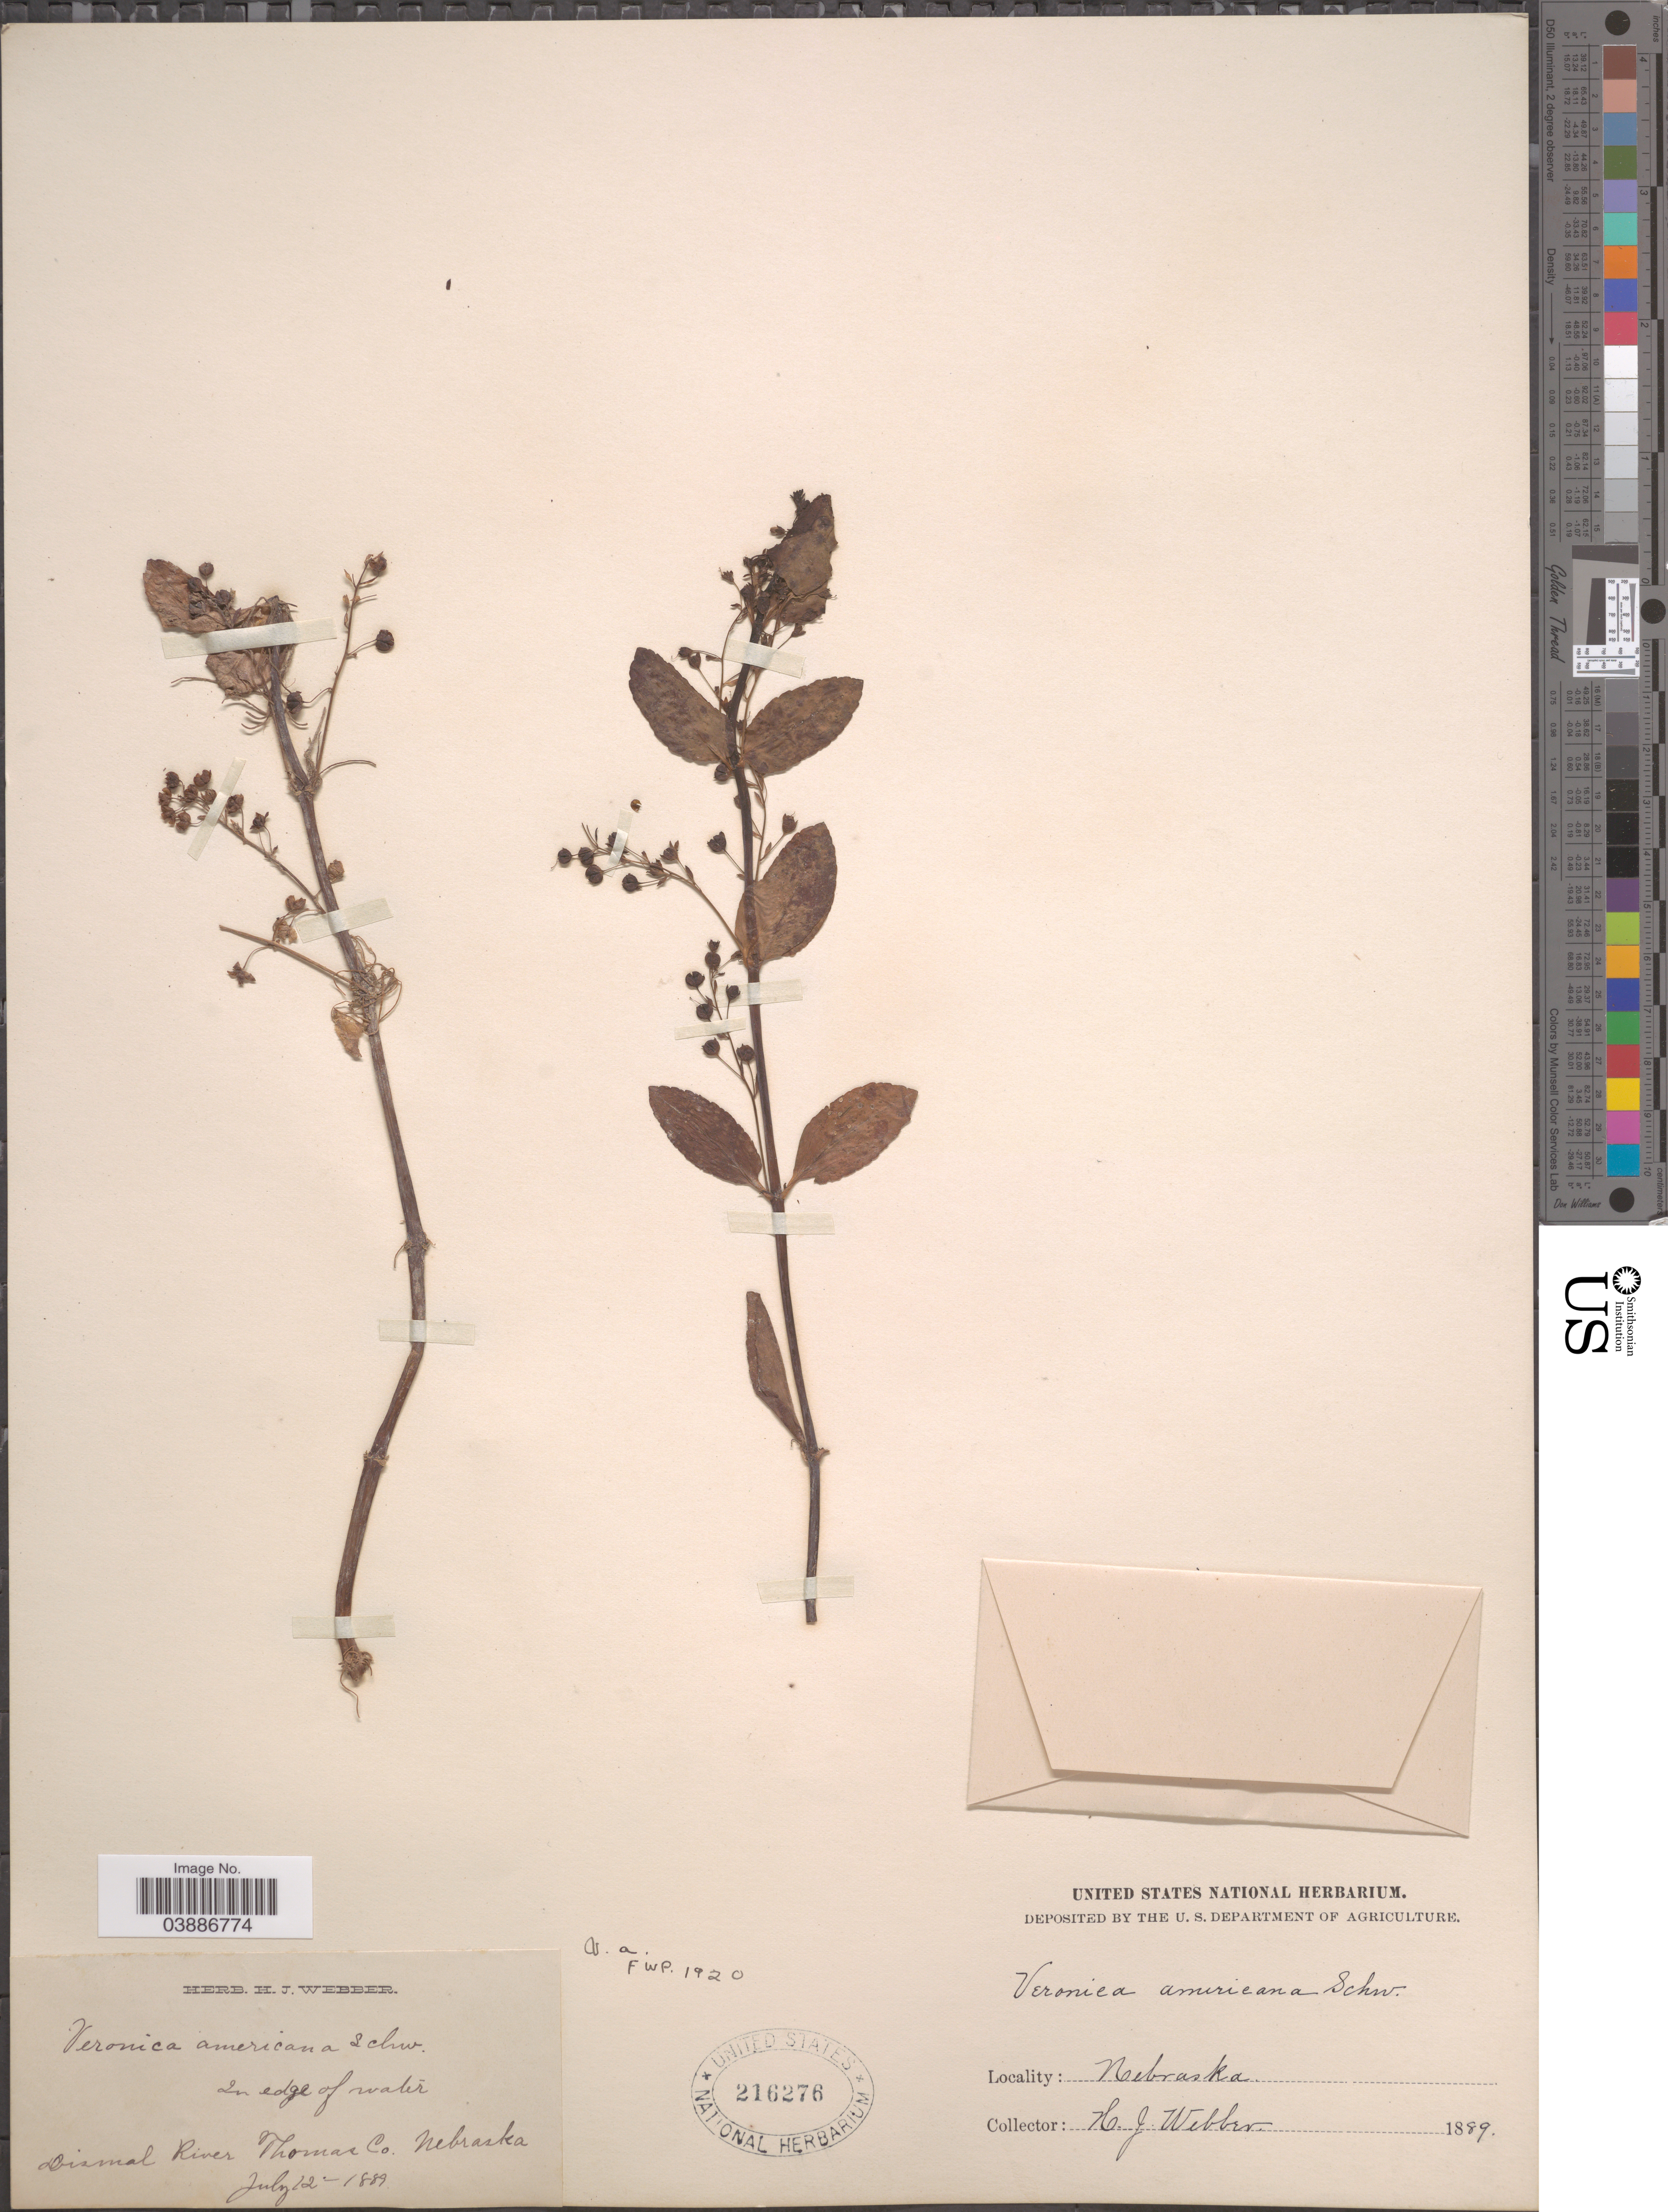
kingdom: Plantae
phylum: Tracheophyta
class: Magnoliopsida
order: Lamiales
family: Plantaginaceae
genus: Veronica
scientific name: Veronica americana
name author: Schwein. ex Benth.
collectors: H. Webber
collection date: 1889-07-12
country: United States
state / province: Nebraska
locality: Dismal River Thomas Co.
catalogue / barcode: US 216276